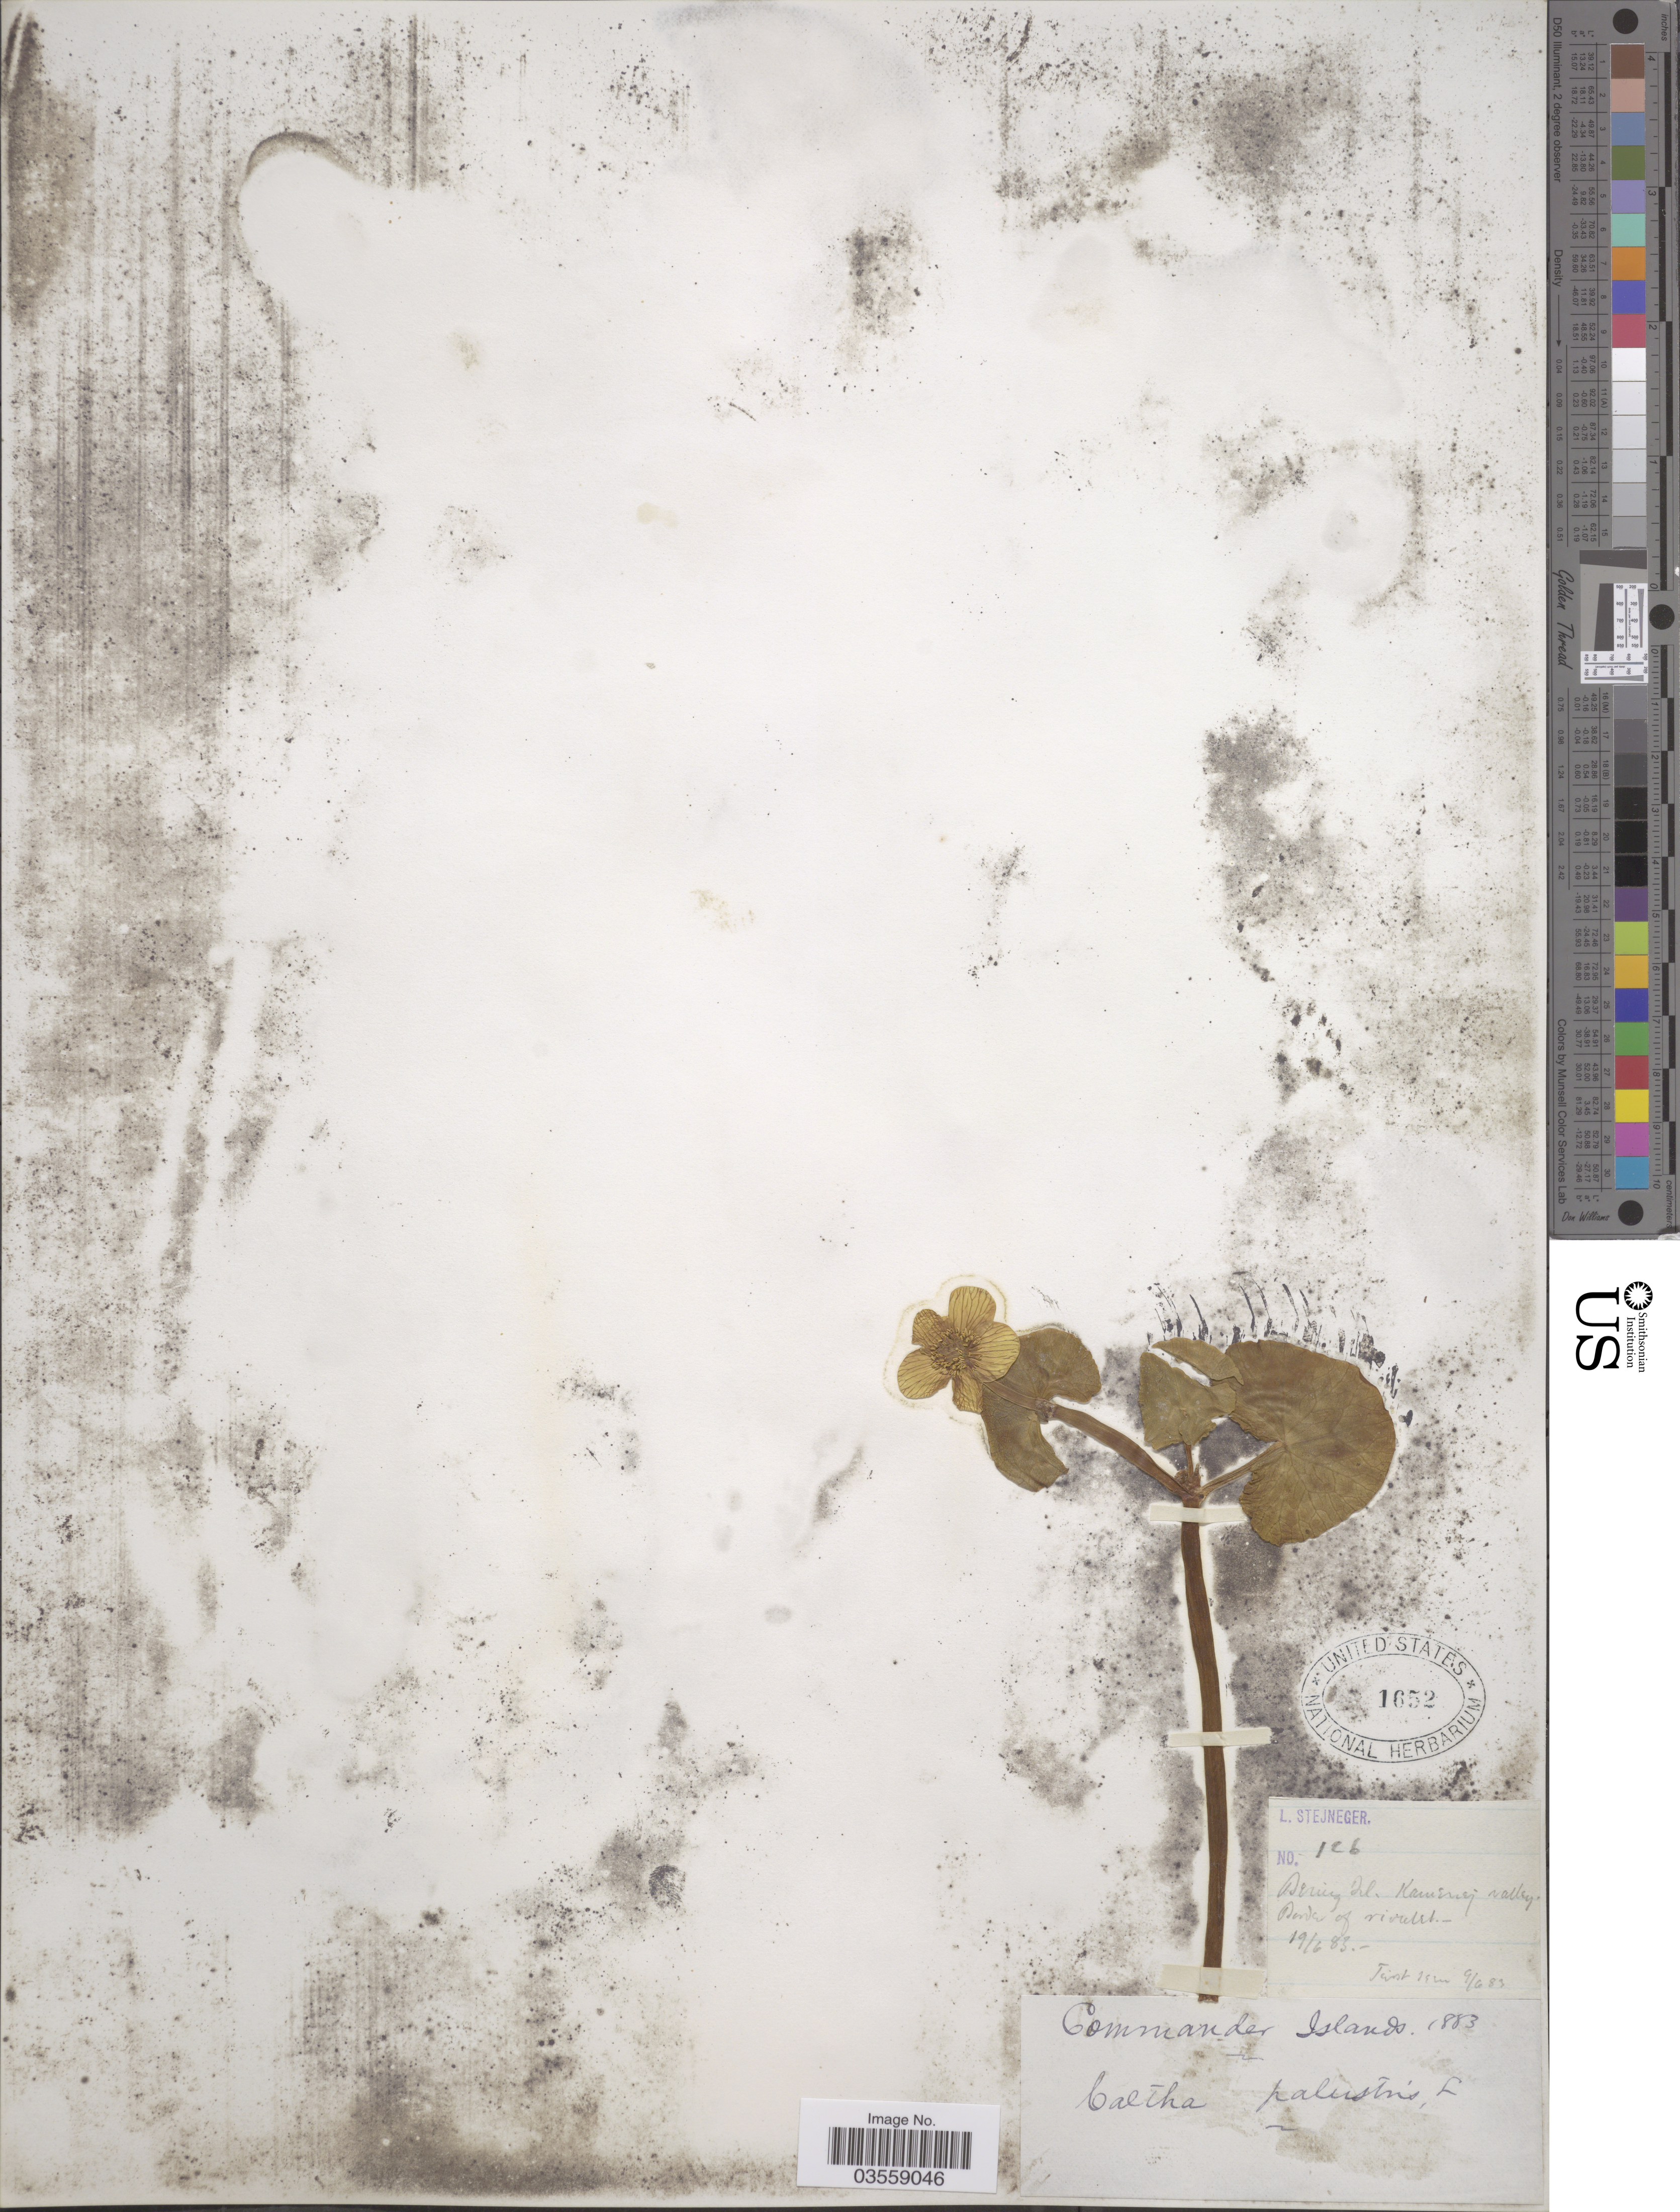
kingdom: Plantae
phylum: Tracheophyta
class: Magnoliopsida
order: Ranunculales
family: Ranunculaceae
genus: Caltha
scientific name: Caltha palustris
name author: L.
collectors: L. Stejneger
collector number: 126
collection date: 1883-06-19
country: Russian Federation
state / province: Kamchatka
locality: Bering Isl. Kamenej (Kamennaya) Valley. Border of rivulet. Commander Islands.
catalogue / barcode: US 1652